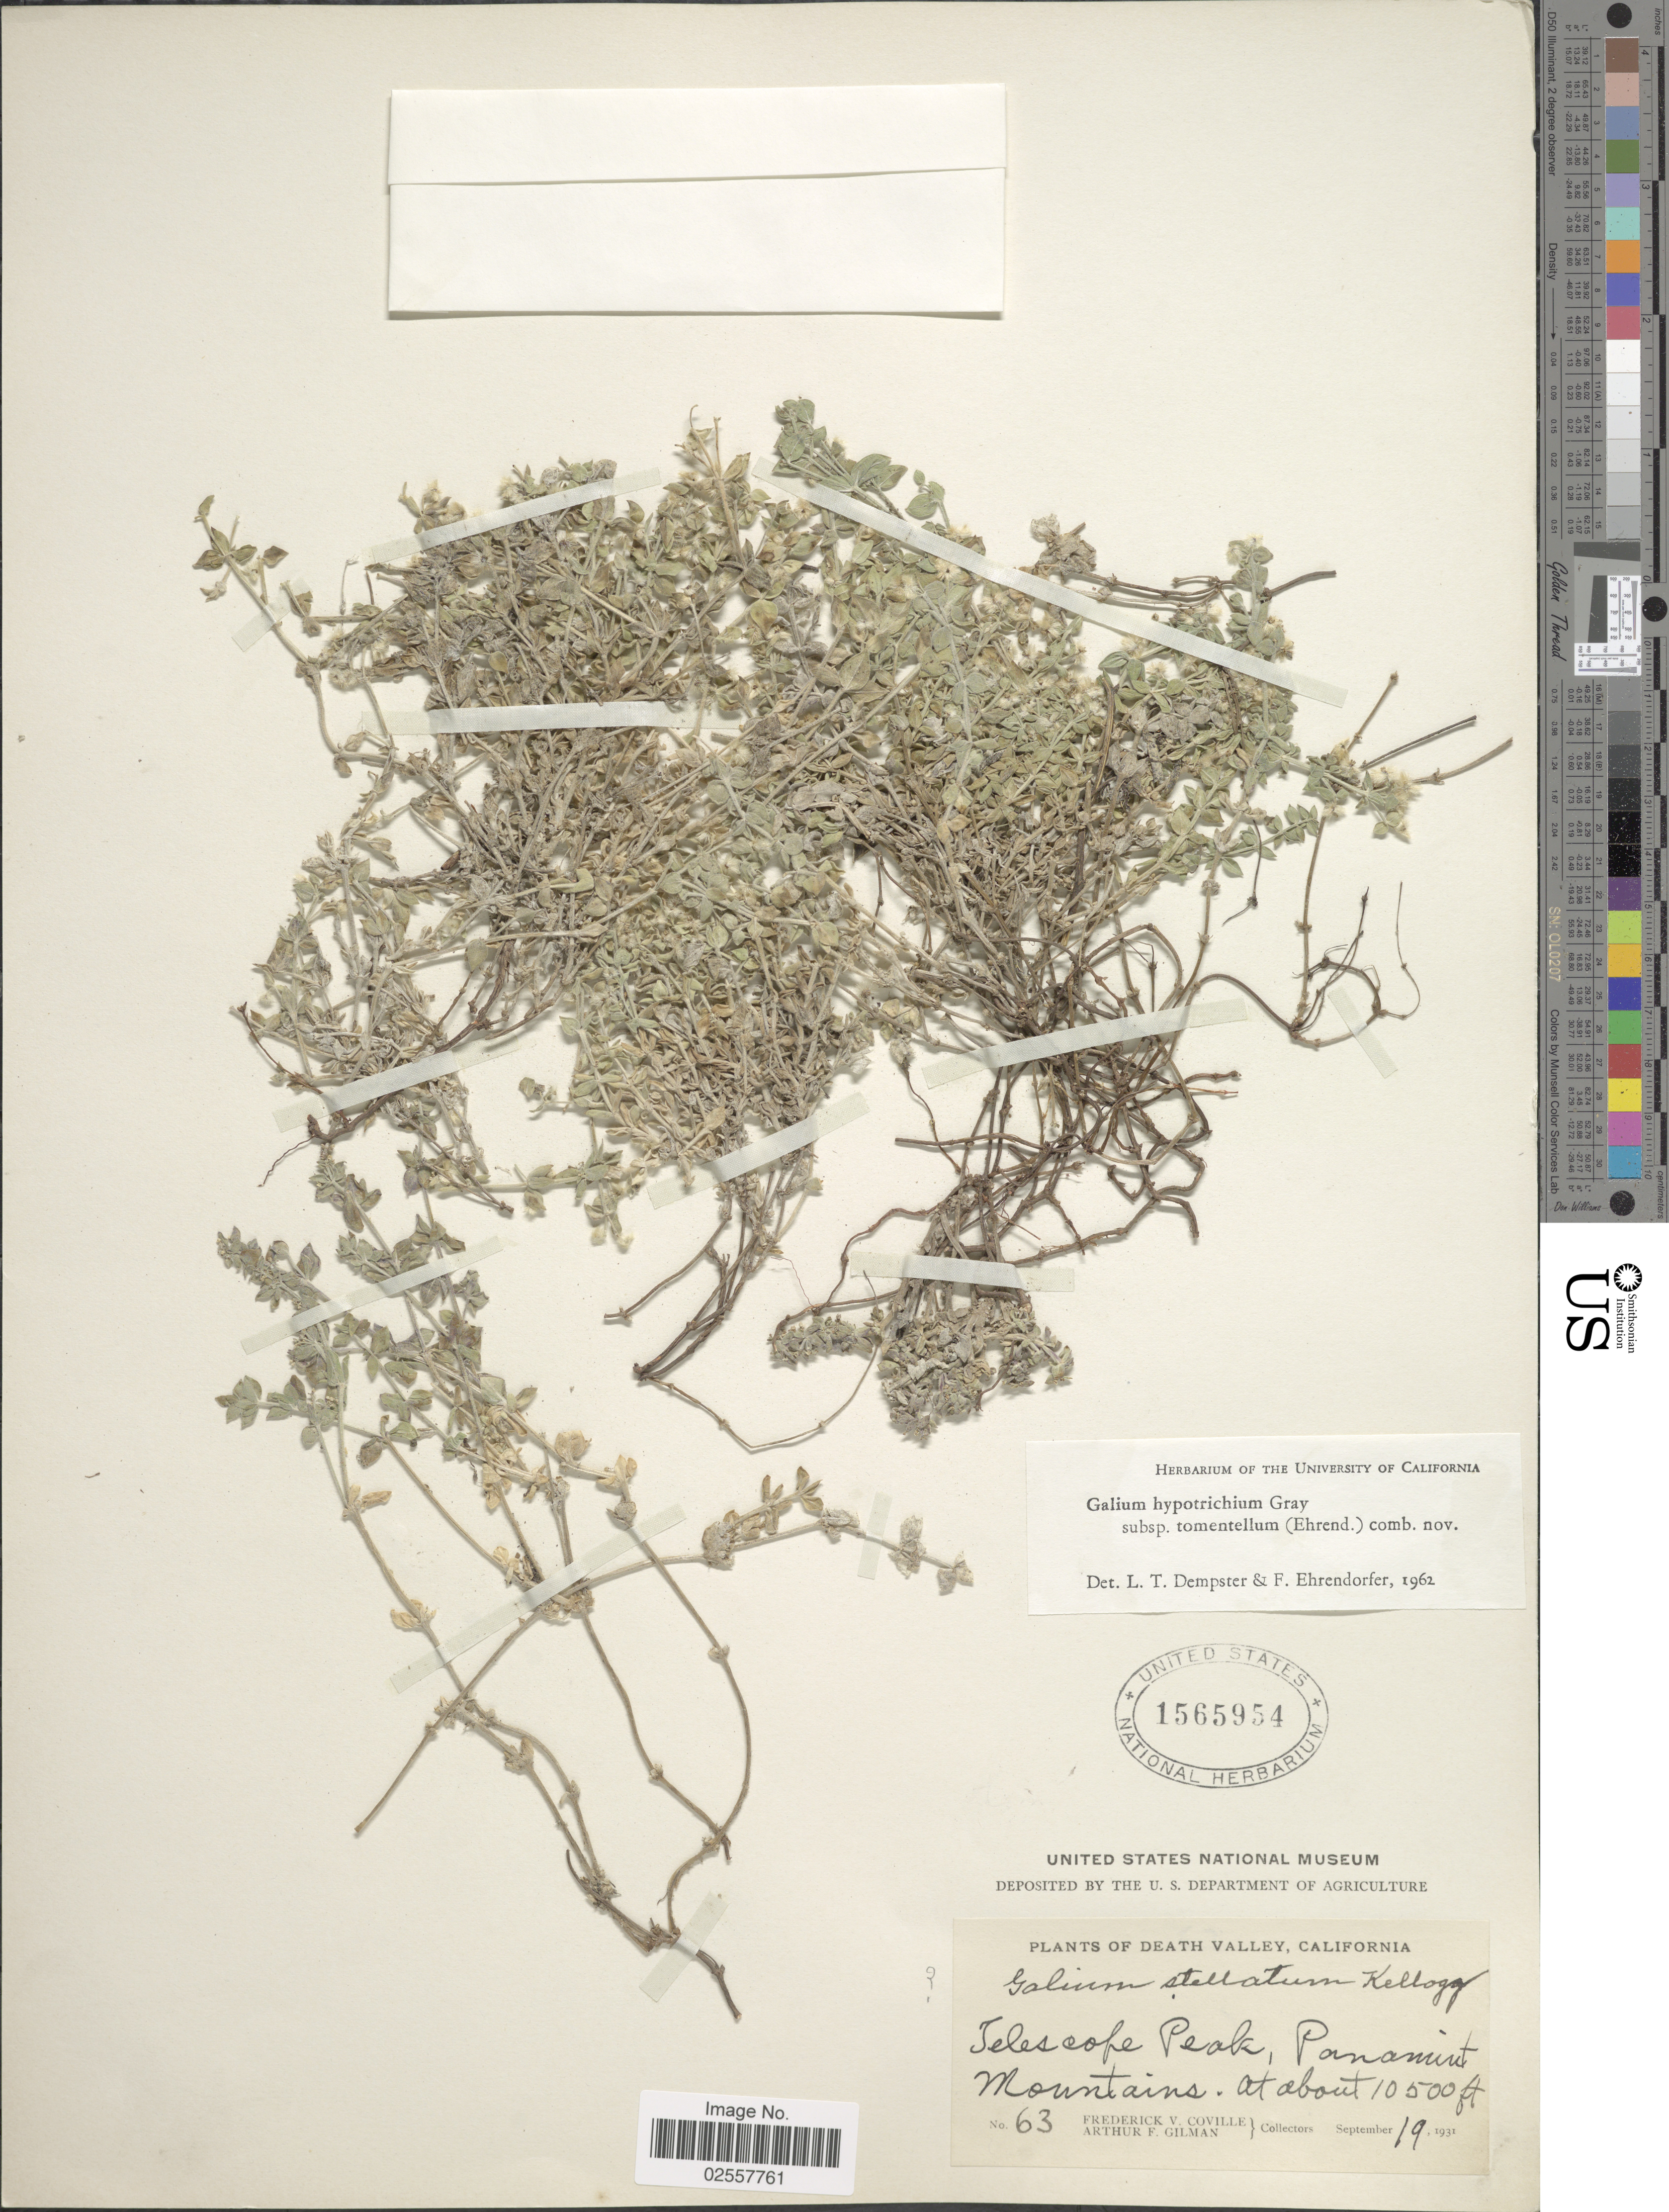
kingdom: Plantae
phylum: Tracheophyta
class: Magnoliopsida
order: Gentianales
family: Rubiaceae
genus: Galium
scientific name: Galium hypotrichium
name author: A. Gray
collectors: F. V. Coville & A. Gilman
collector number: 63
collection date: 1931-09-19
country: United States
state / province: California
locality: Death Valley. Telescope Peak, Panamint Mountains.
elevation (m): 3200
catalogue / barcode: US 1565954